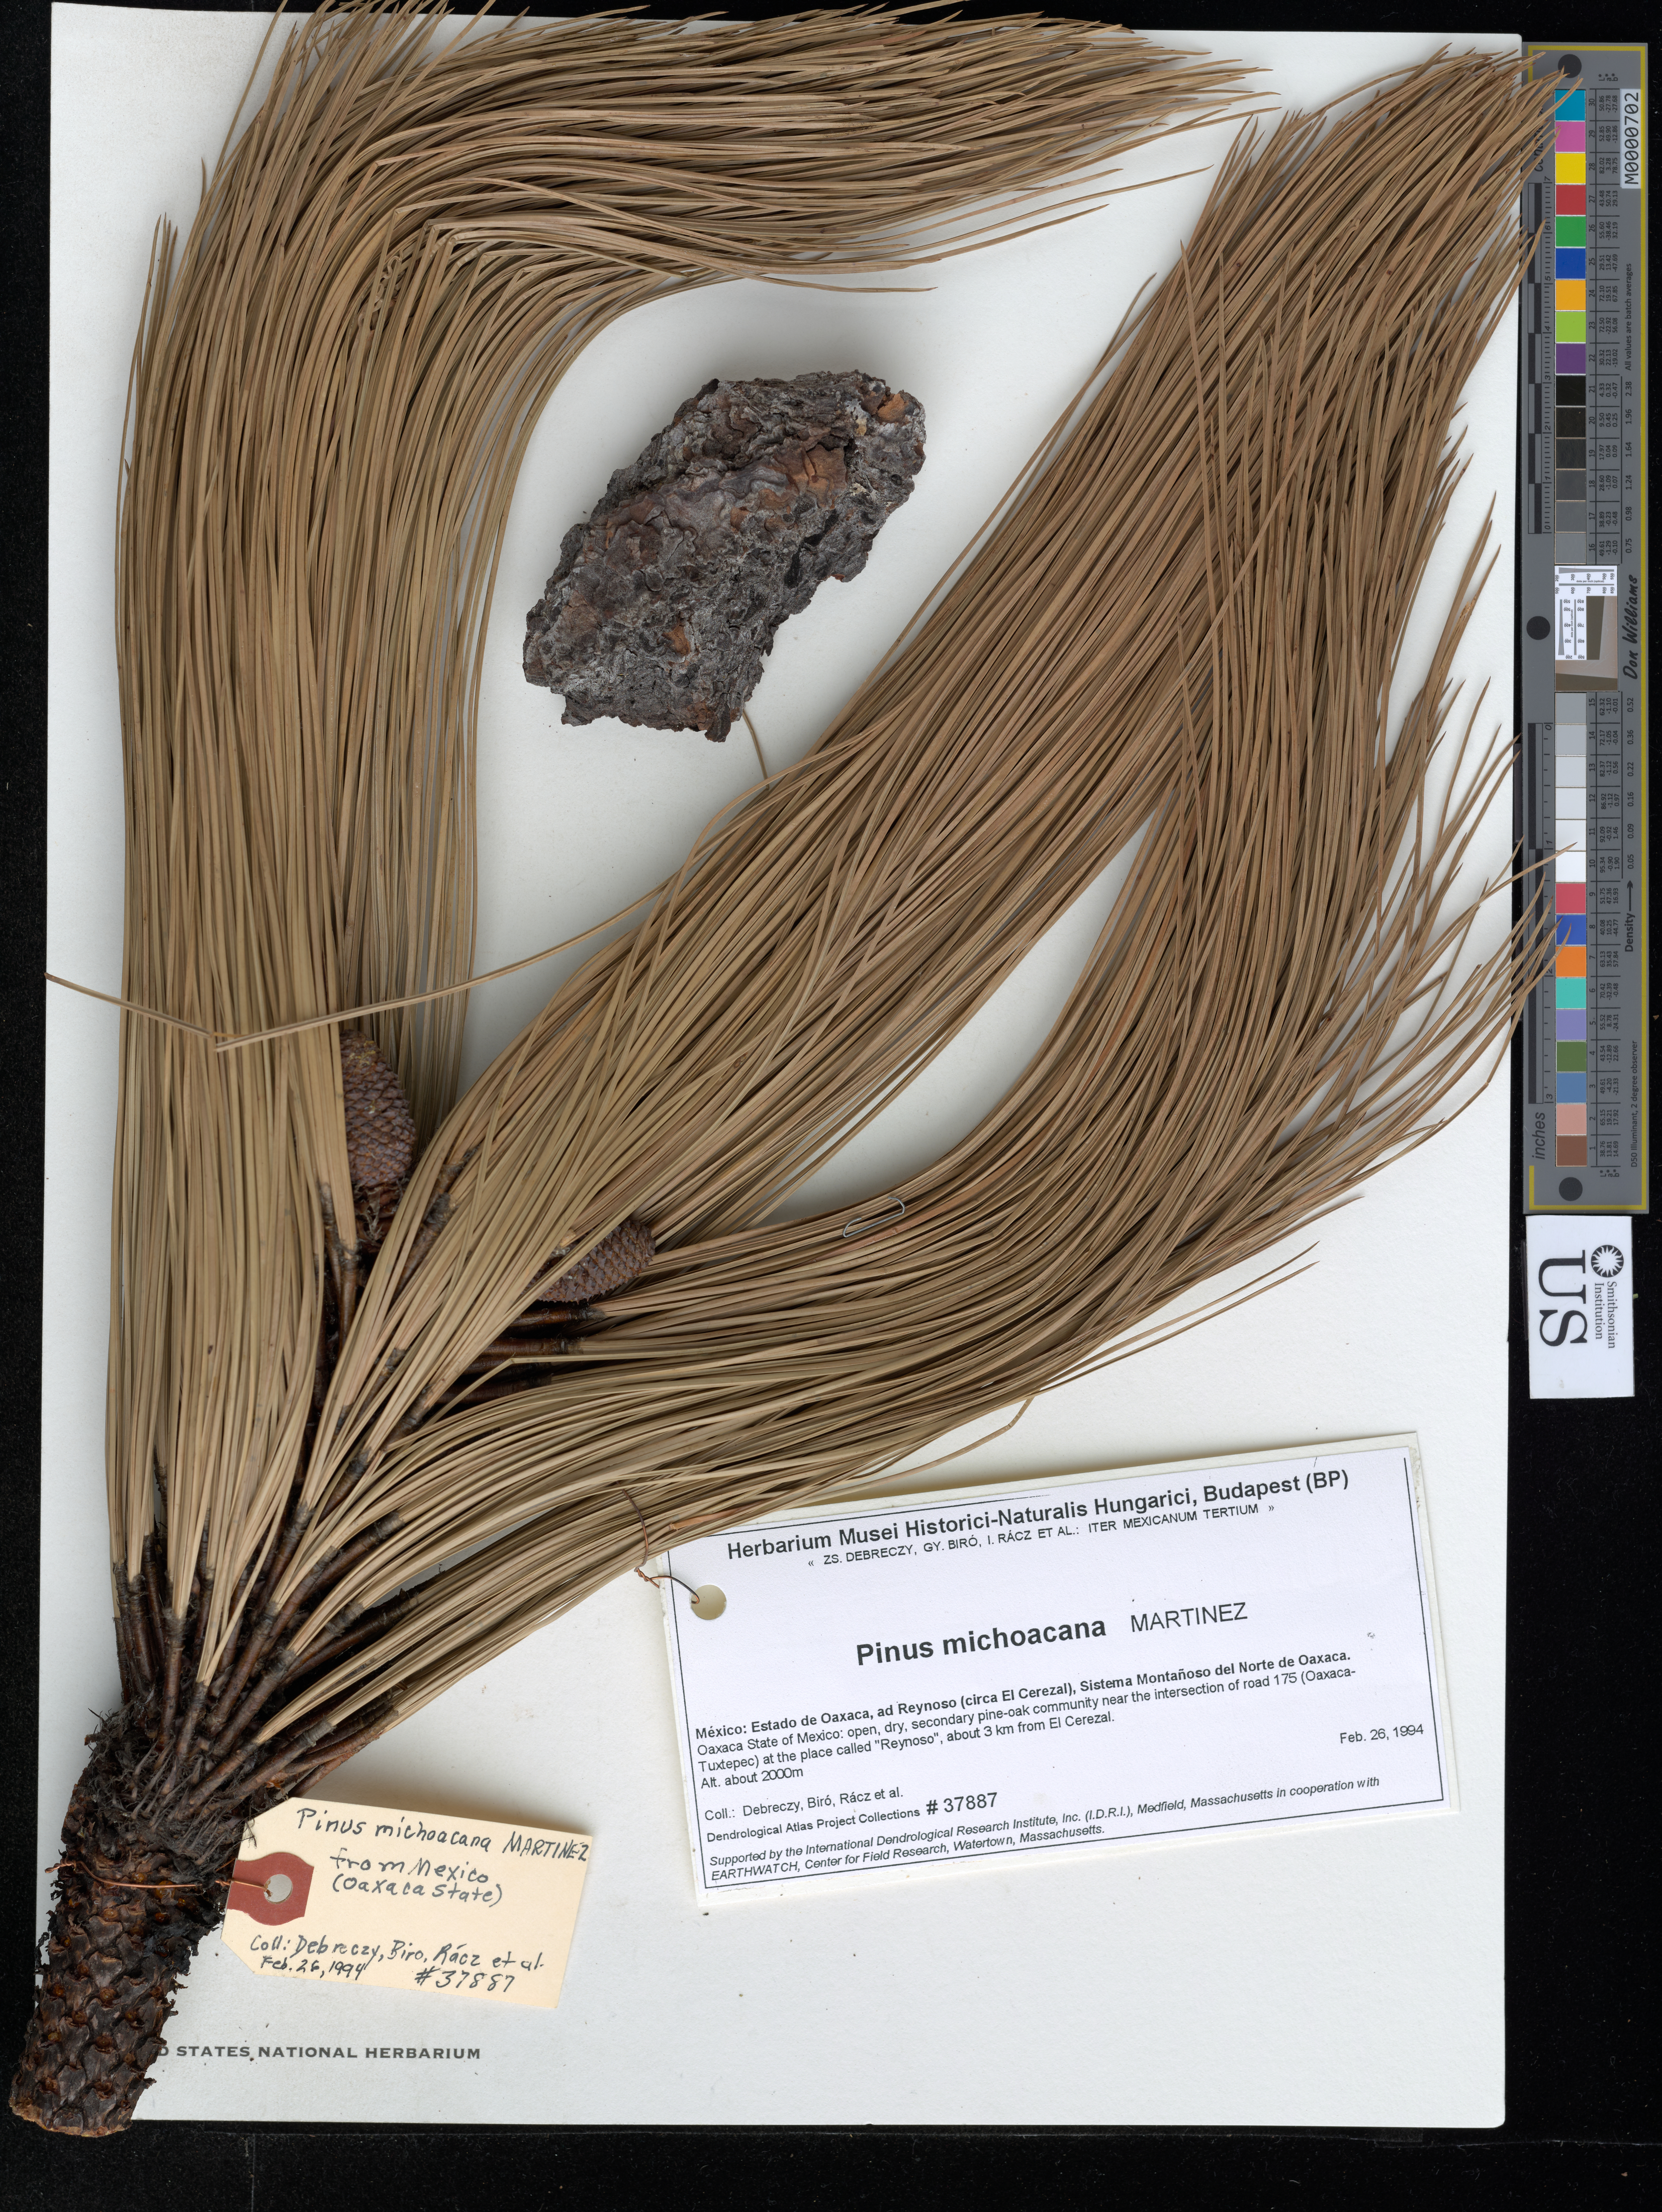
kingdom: Plantae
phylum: Tracheophyta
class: Pinopsida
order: Pinales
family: Pinaceae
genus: Pinus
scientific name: Pinus michoacana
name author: Martínez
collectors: Z. Debreczy, G. Biro, I. Rácz & et al.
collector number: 37887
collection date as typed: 26 Feb 1994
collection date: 1994-02-26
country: Mexico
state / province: Oaxaca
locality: Near the intersection of road 175 (Oaxaca-Tuxtepec) at the place called "Reynoso" about 3 km from El Cerezal. Sistema Montañoso del Norte de Oaxaca.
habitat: Open, dry, secondary pine-oak community.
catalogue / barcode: US 3437267